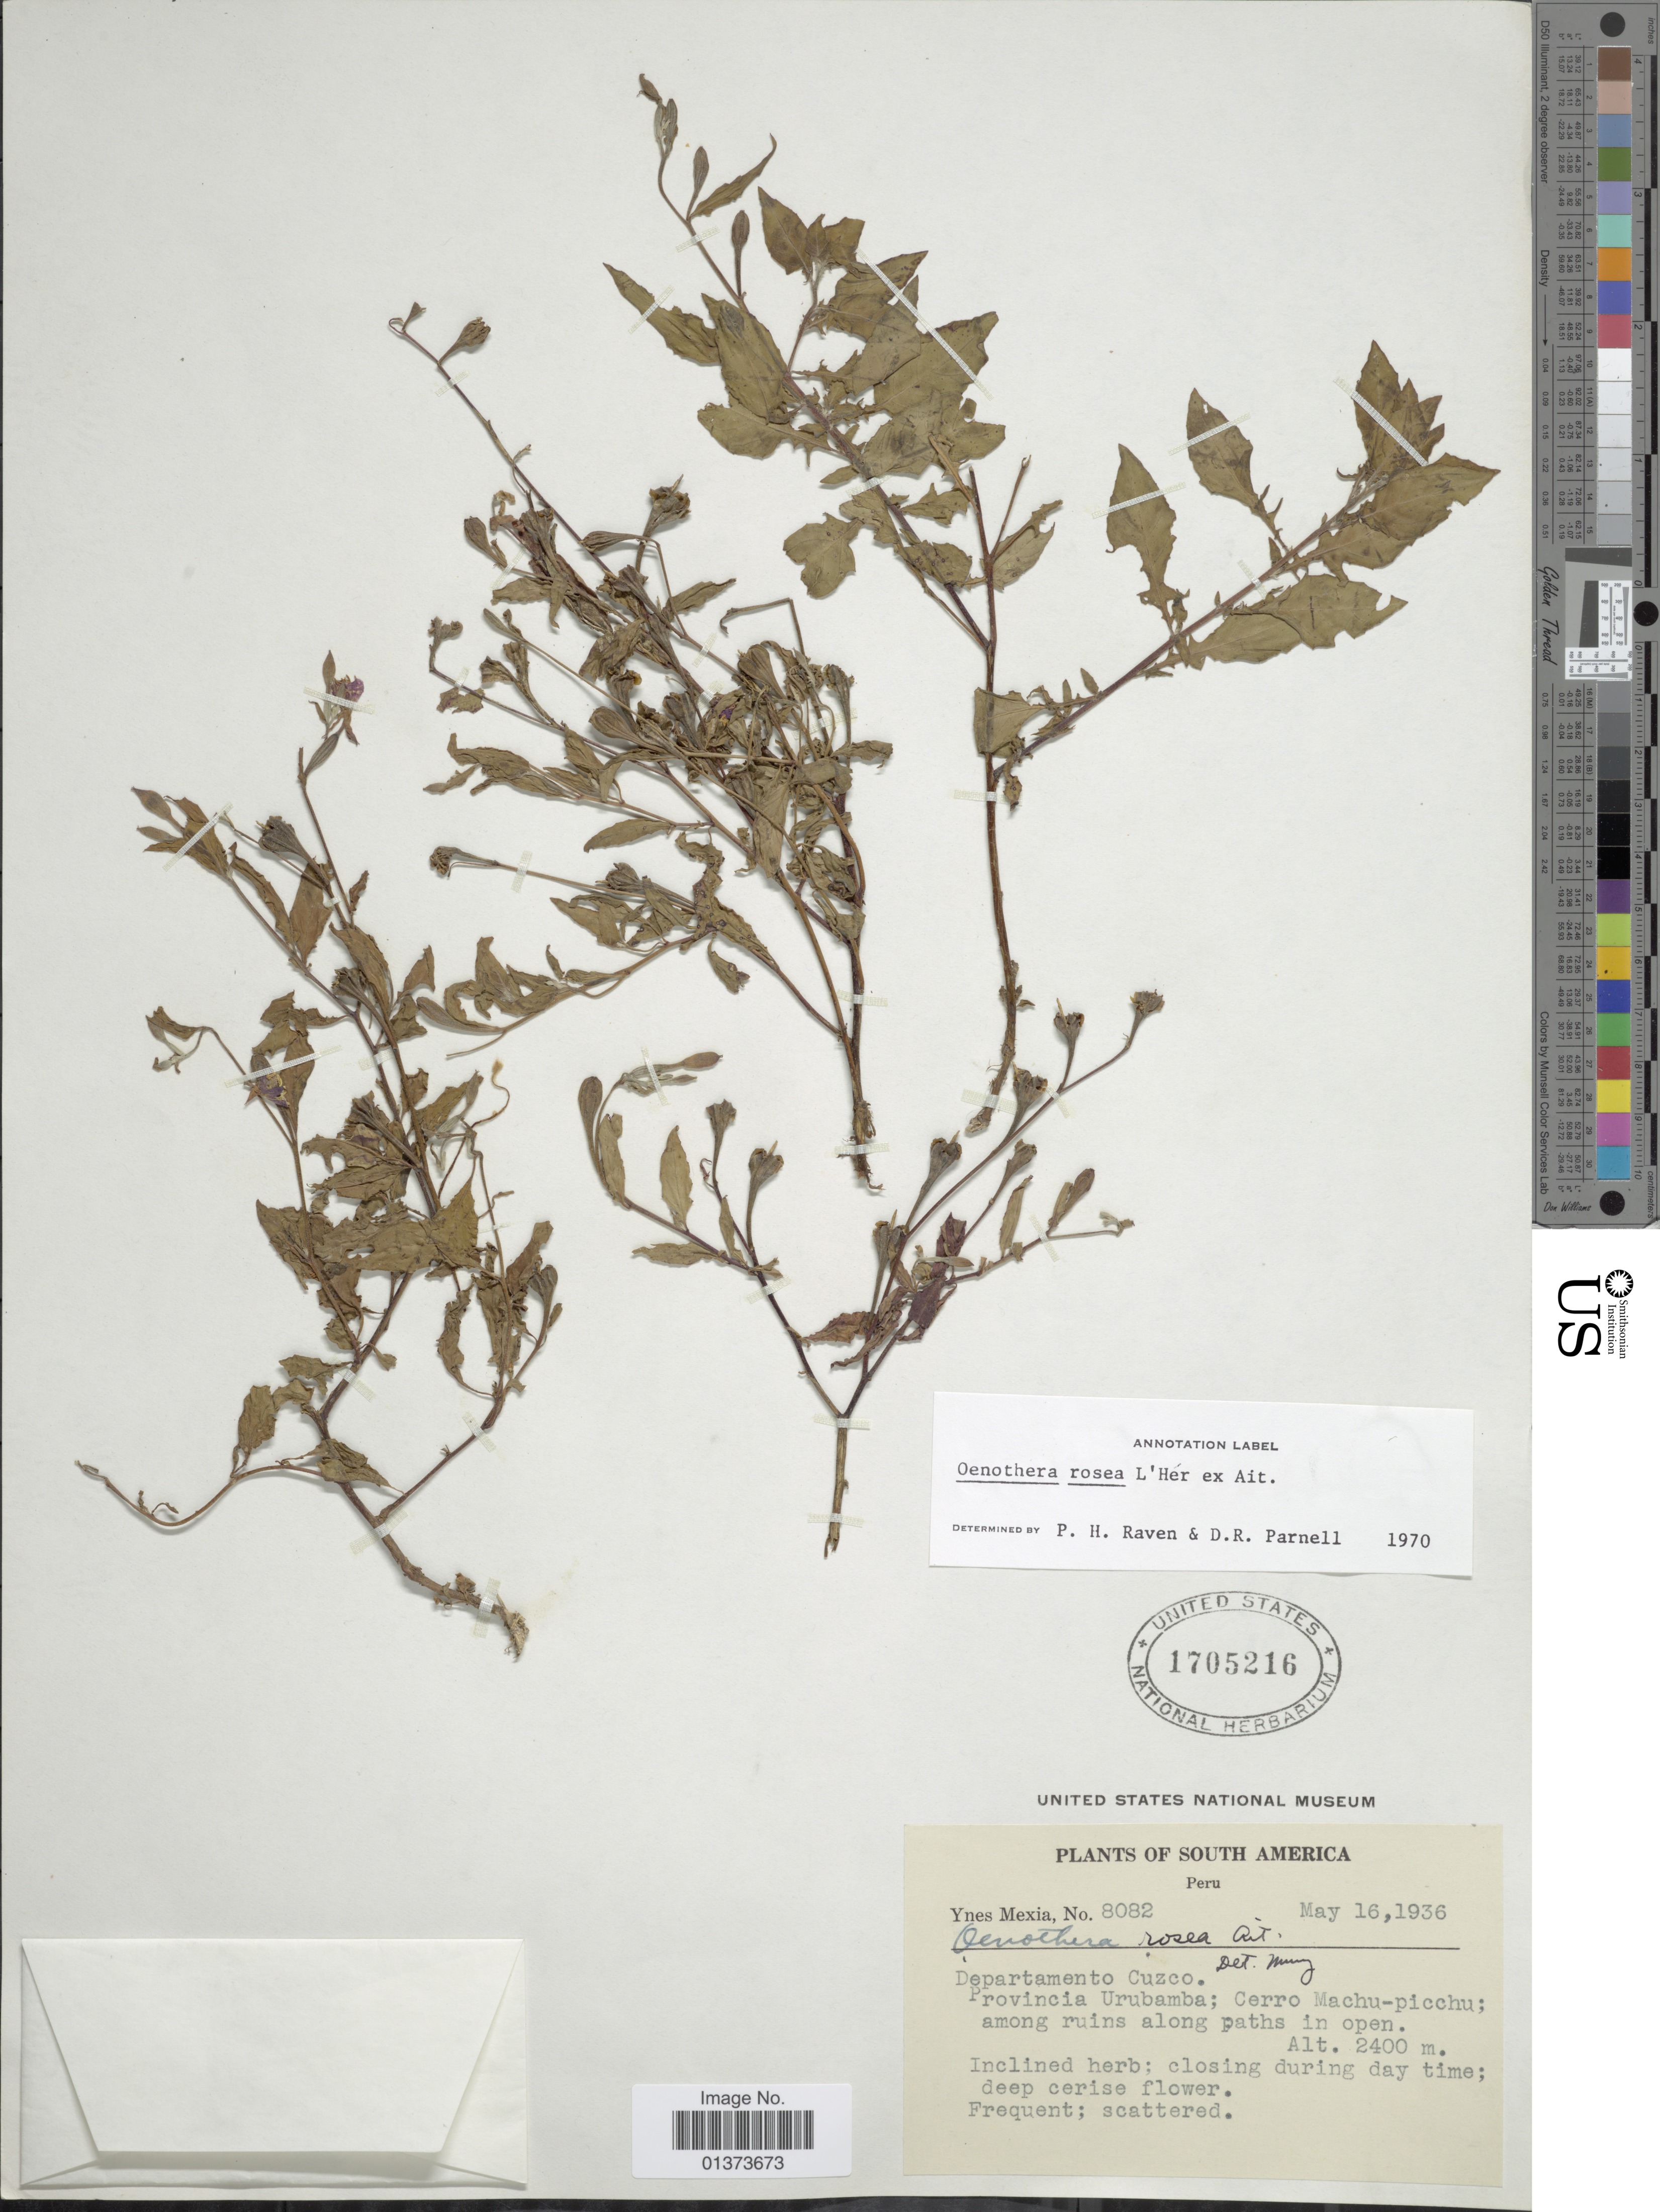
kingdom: Plantae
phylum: Tracheophyta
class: Magnoliopsida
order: Myrtales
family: Onagraceae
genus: Oenothera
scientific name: Oenothera rosea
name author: L'Hér. ex Aiton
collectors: Y. Mexia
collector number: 8082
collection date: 1936-05-16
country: Peru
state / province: Cusco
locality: Provincia Urubamba; Cerro Machu-picchu; among ruins along paths in open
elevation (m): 2400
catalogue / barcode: US 1705216